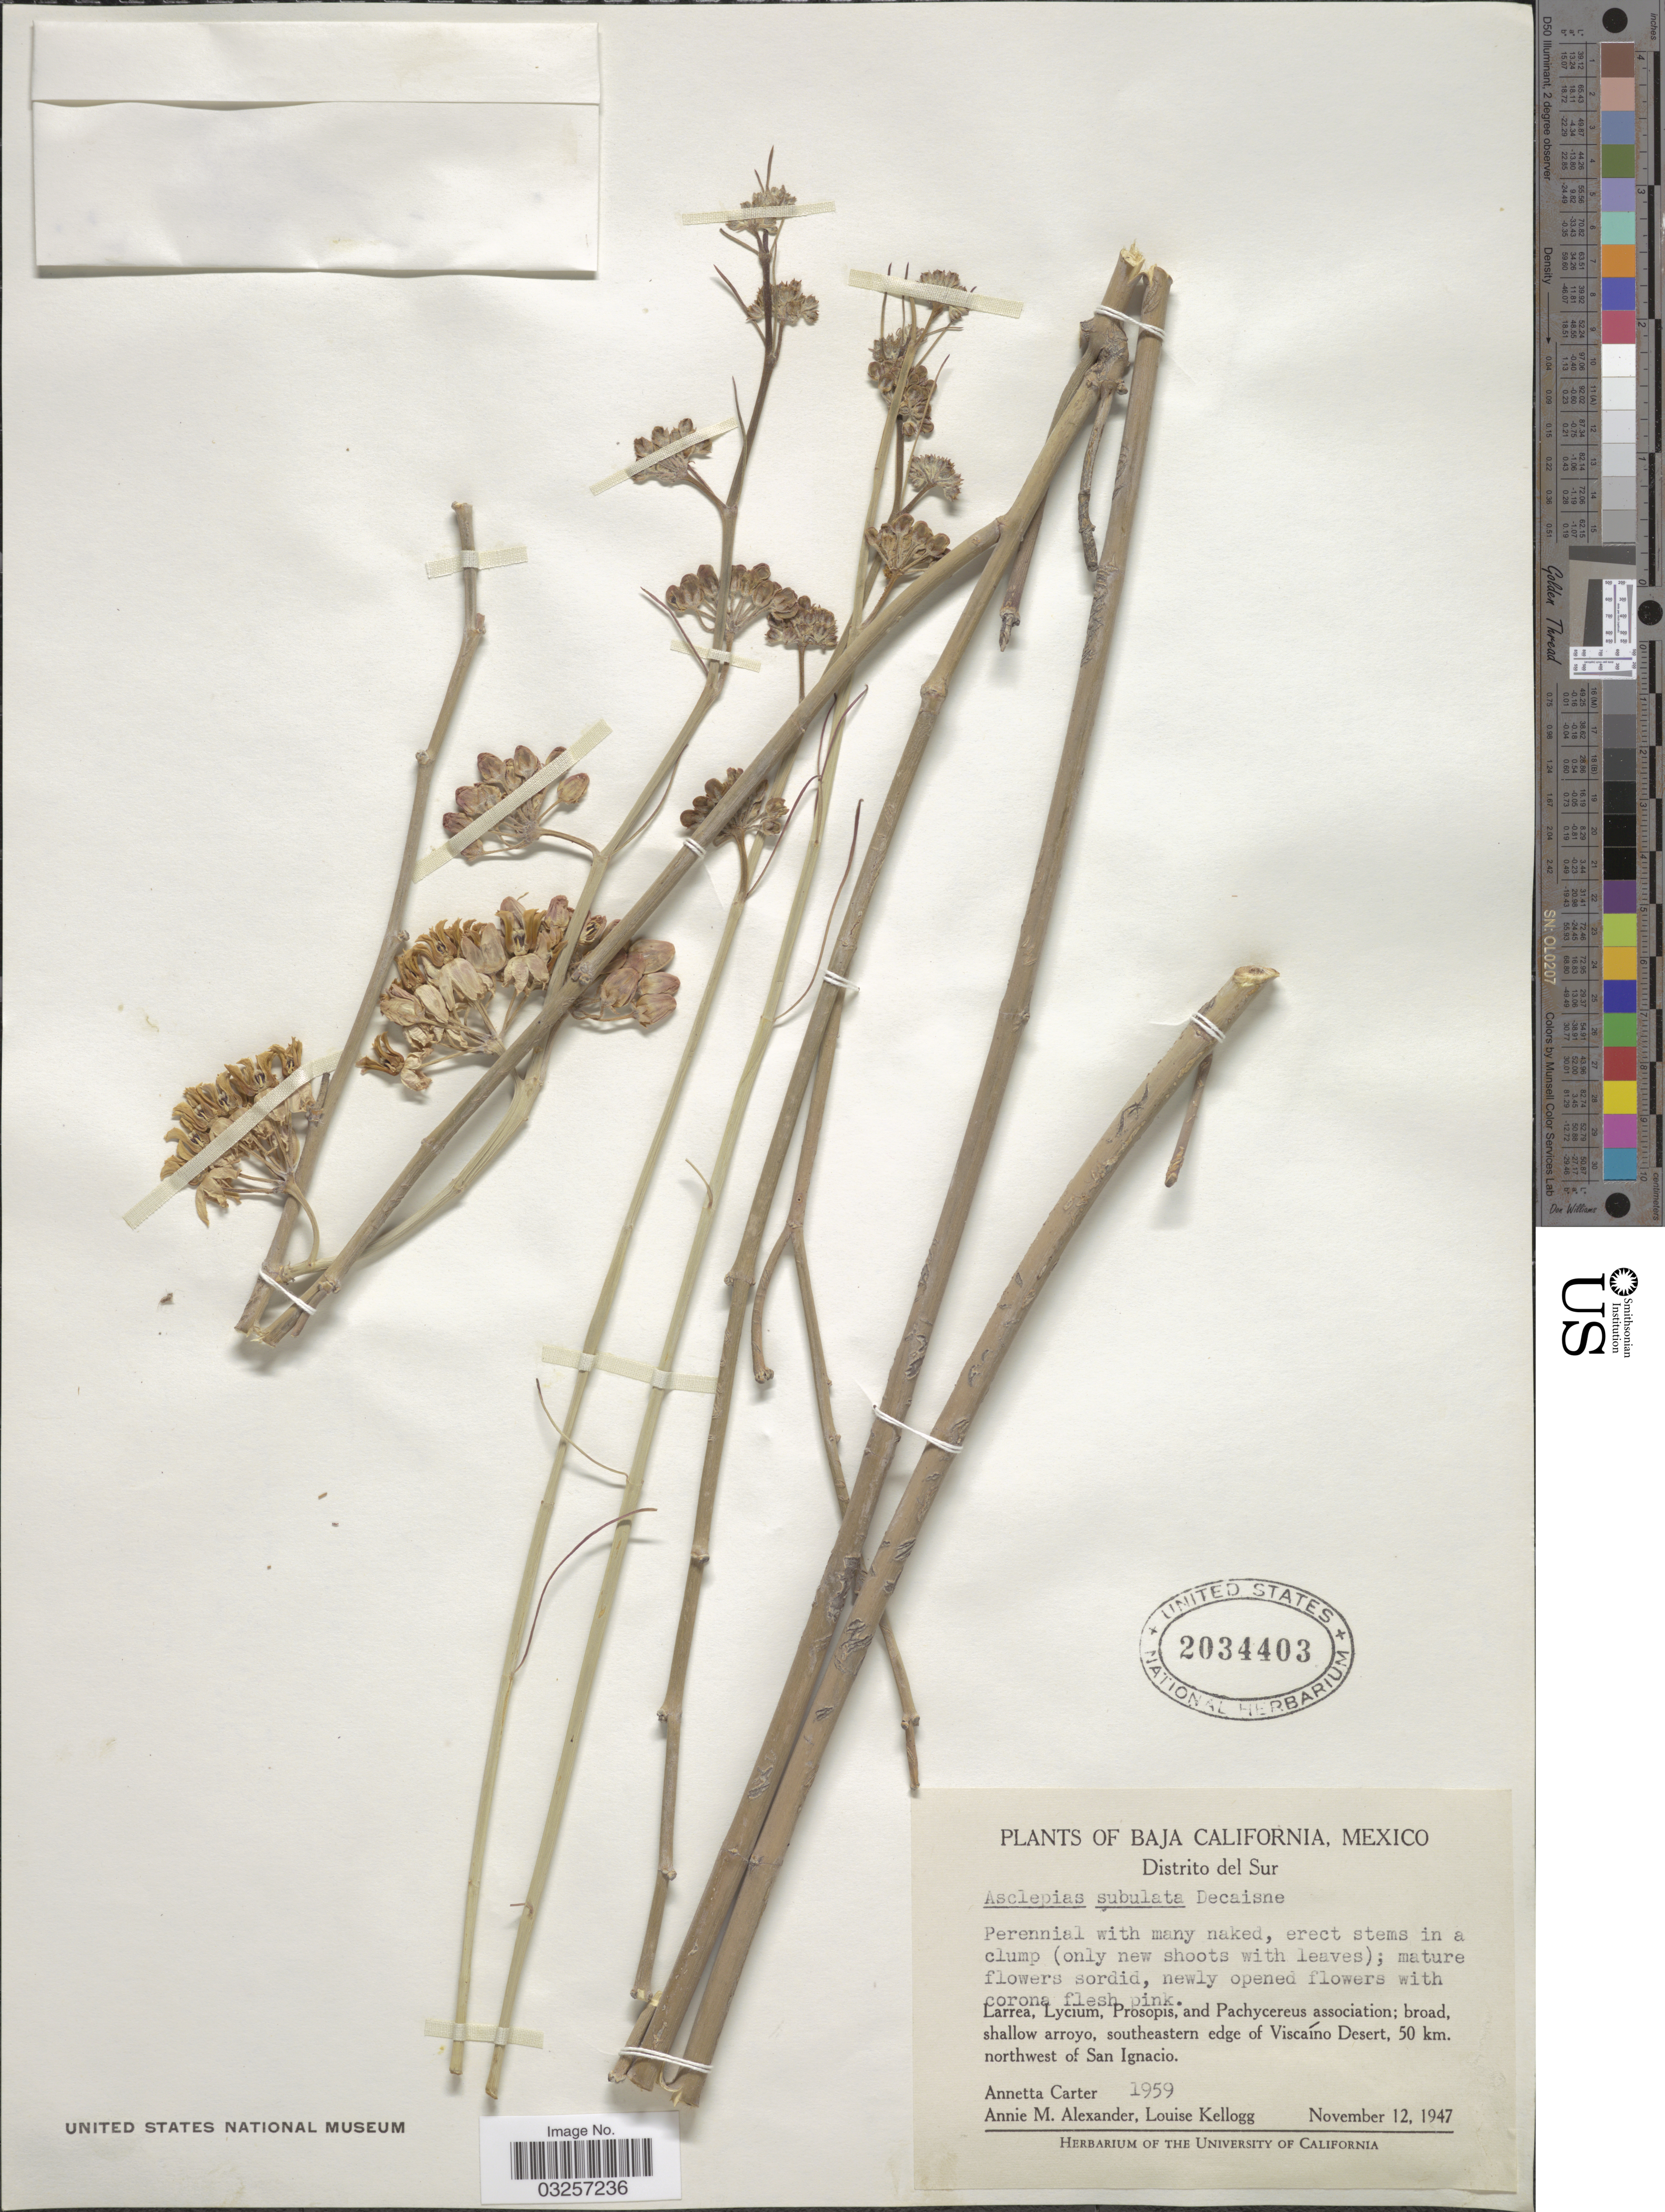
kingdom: Plantae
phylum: Tracheophyta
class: Magnoliopsida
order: Gentianales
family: Apocynaceae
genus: Asclepias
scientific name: Asclepias subulata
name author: Decne.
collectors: A. Carter, A. M. Alexander & L. Kellog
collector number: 1959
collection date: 1947-11-12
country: Mexico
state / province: Baja California Sur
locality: Distrito del Sur, broad, shallow arroyo, southeastern edge of Viscaíno Desert, 50 km. northwest of San Ignacio.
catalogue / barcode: US 2034403